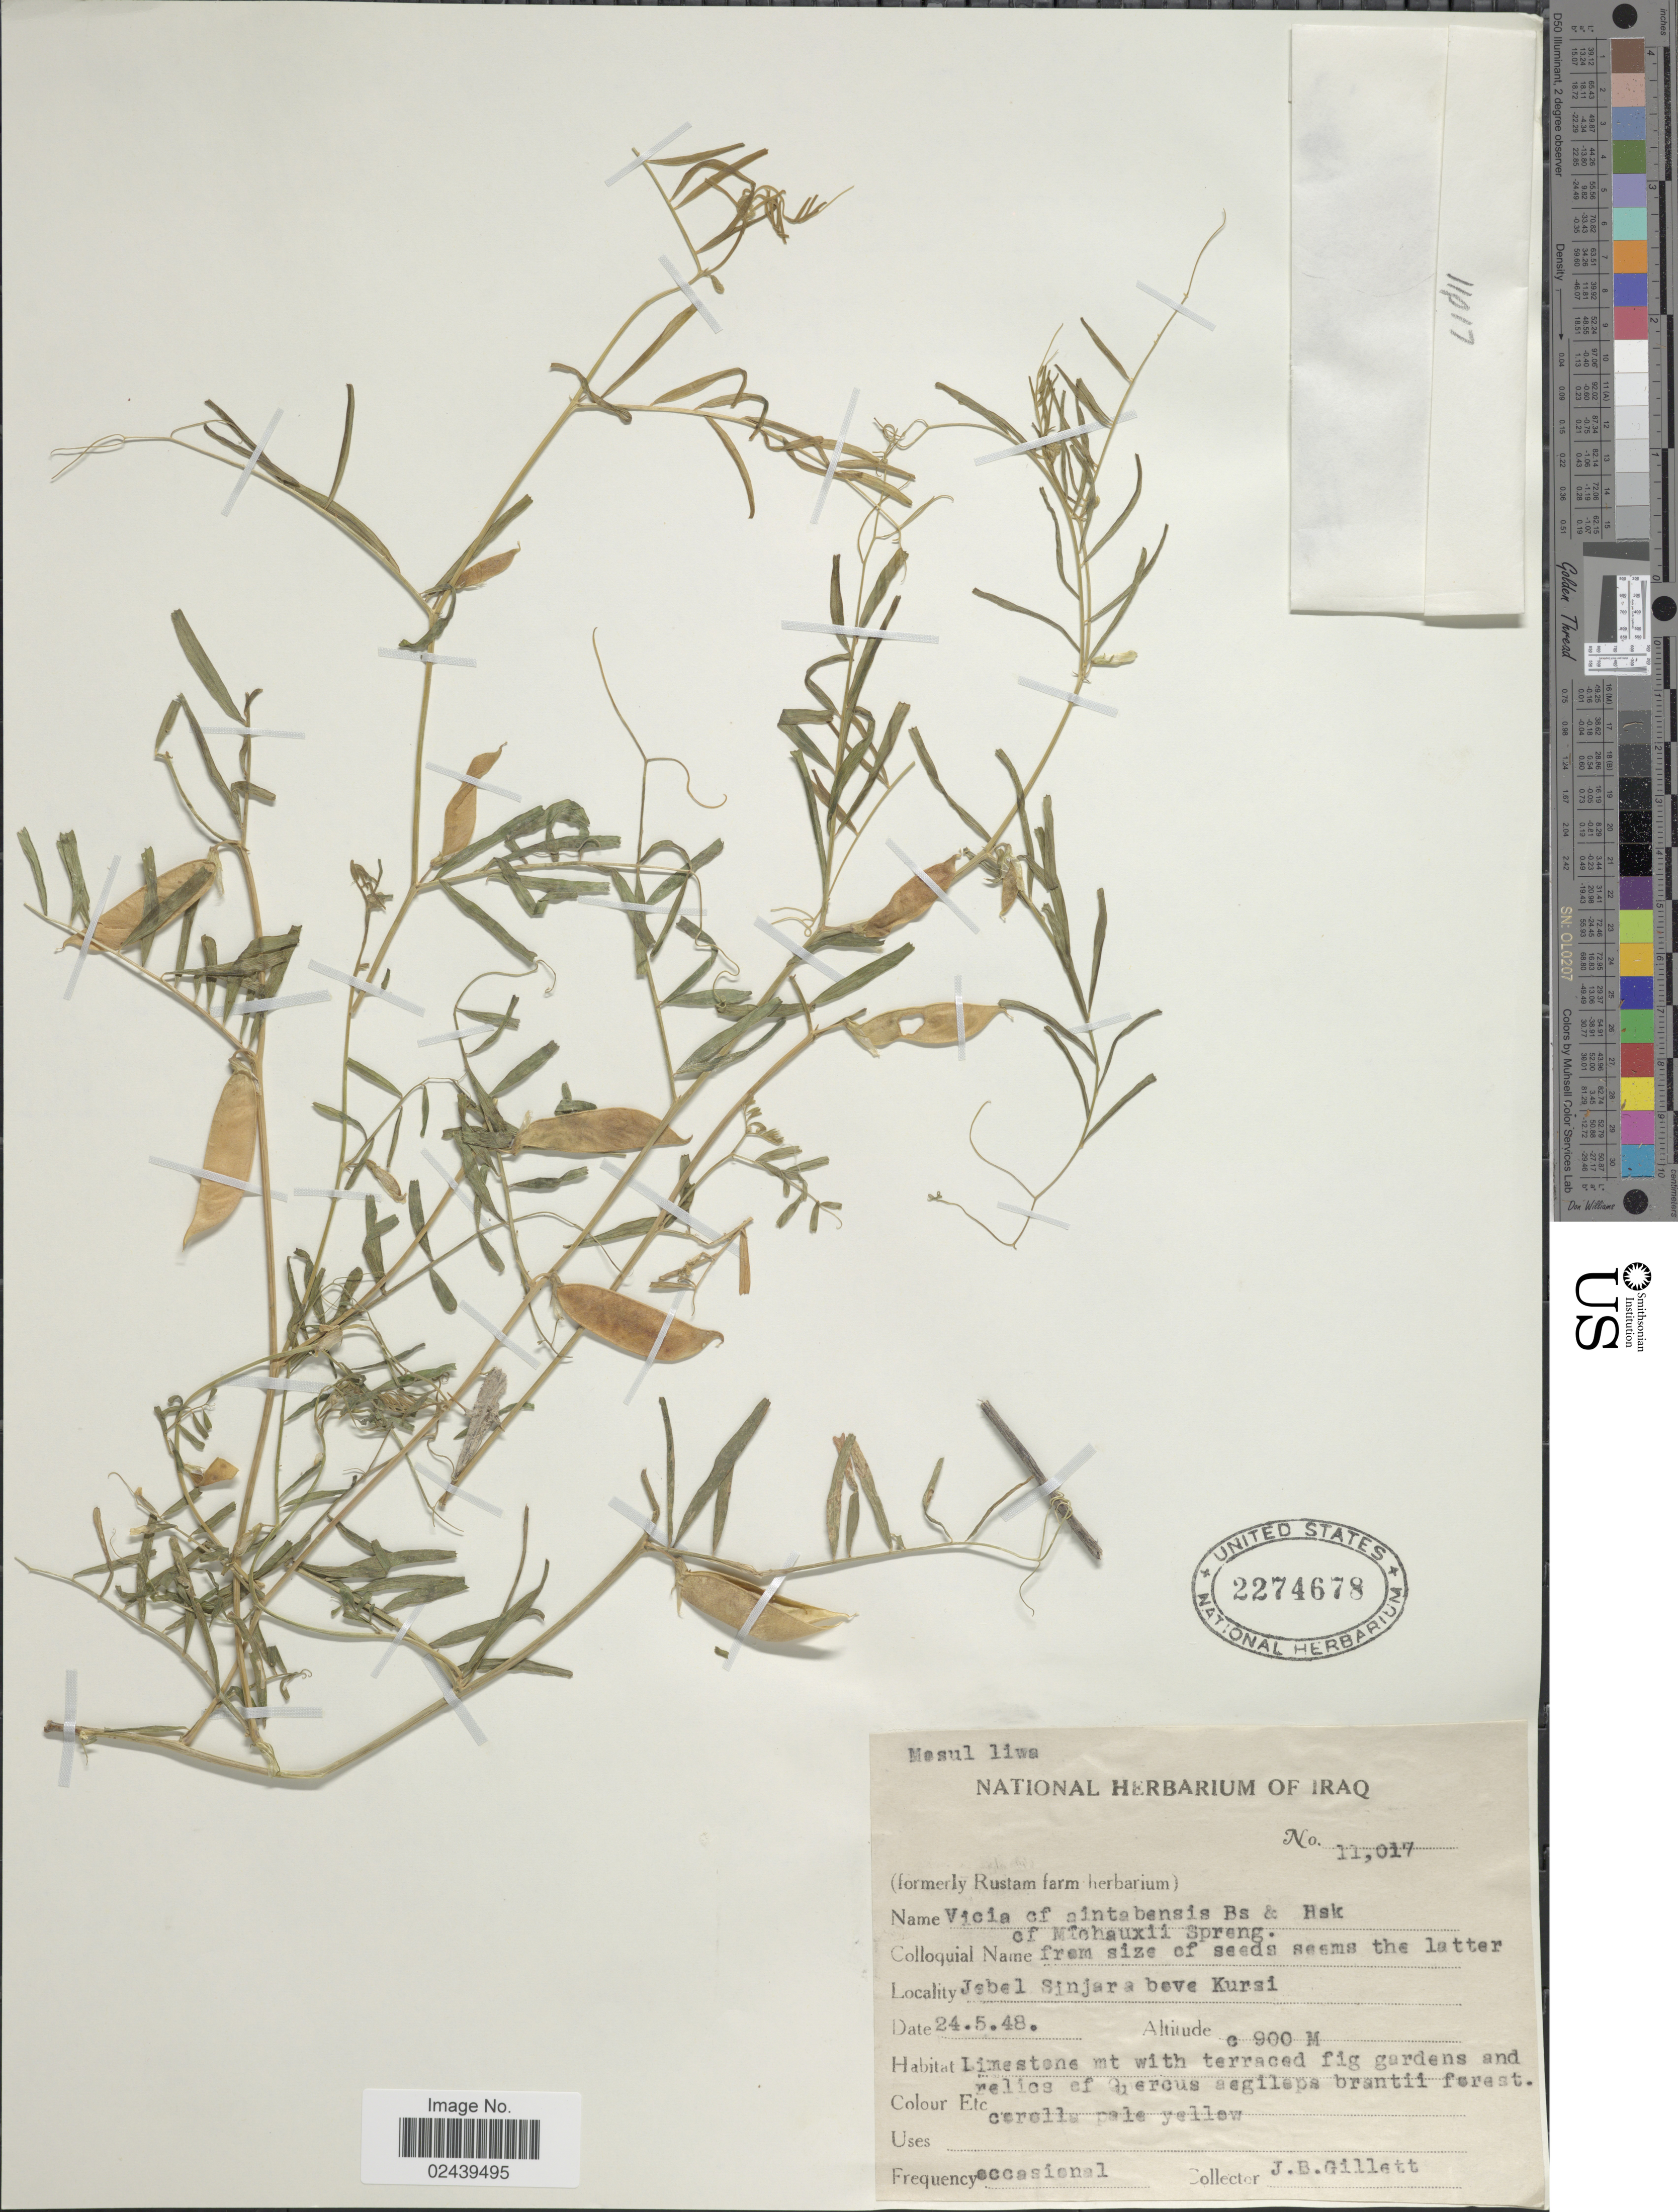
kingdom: Plantae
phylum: Tracheophyta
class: Magnoliopsida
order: Fabales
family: Fabaceae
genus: Vicia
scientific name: Vicia aintabensis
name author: Boiss.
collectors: J. B. Gillett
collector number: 11017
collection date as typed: Transcribed d/m/y: 24/5/48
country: Iraq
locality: Jebel Sinjara beve Kurai [interpreted]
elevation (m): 900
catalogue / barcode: US 2274678